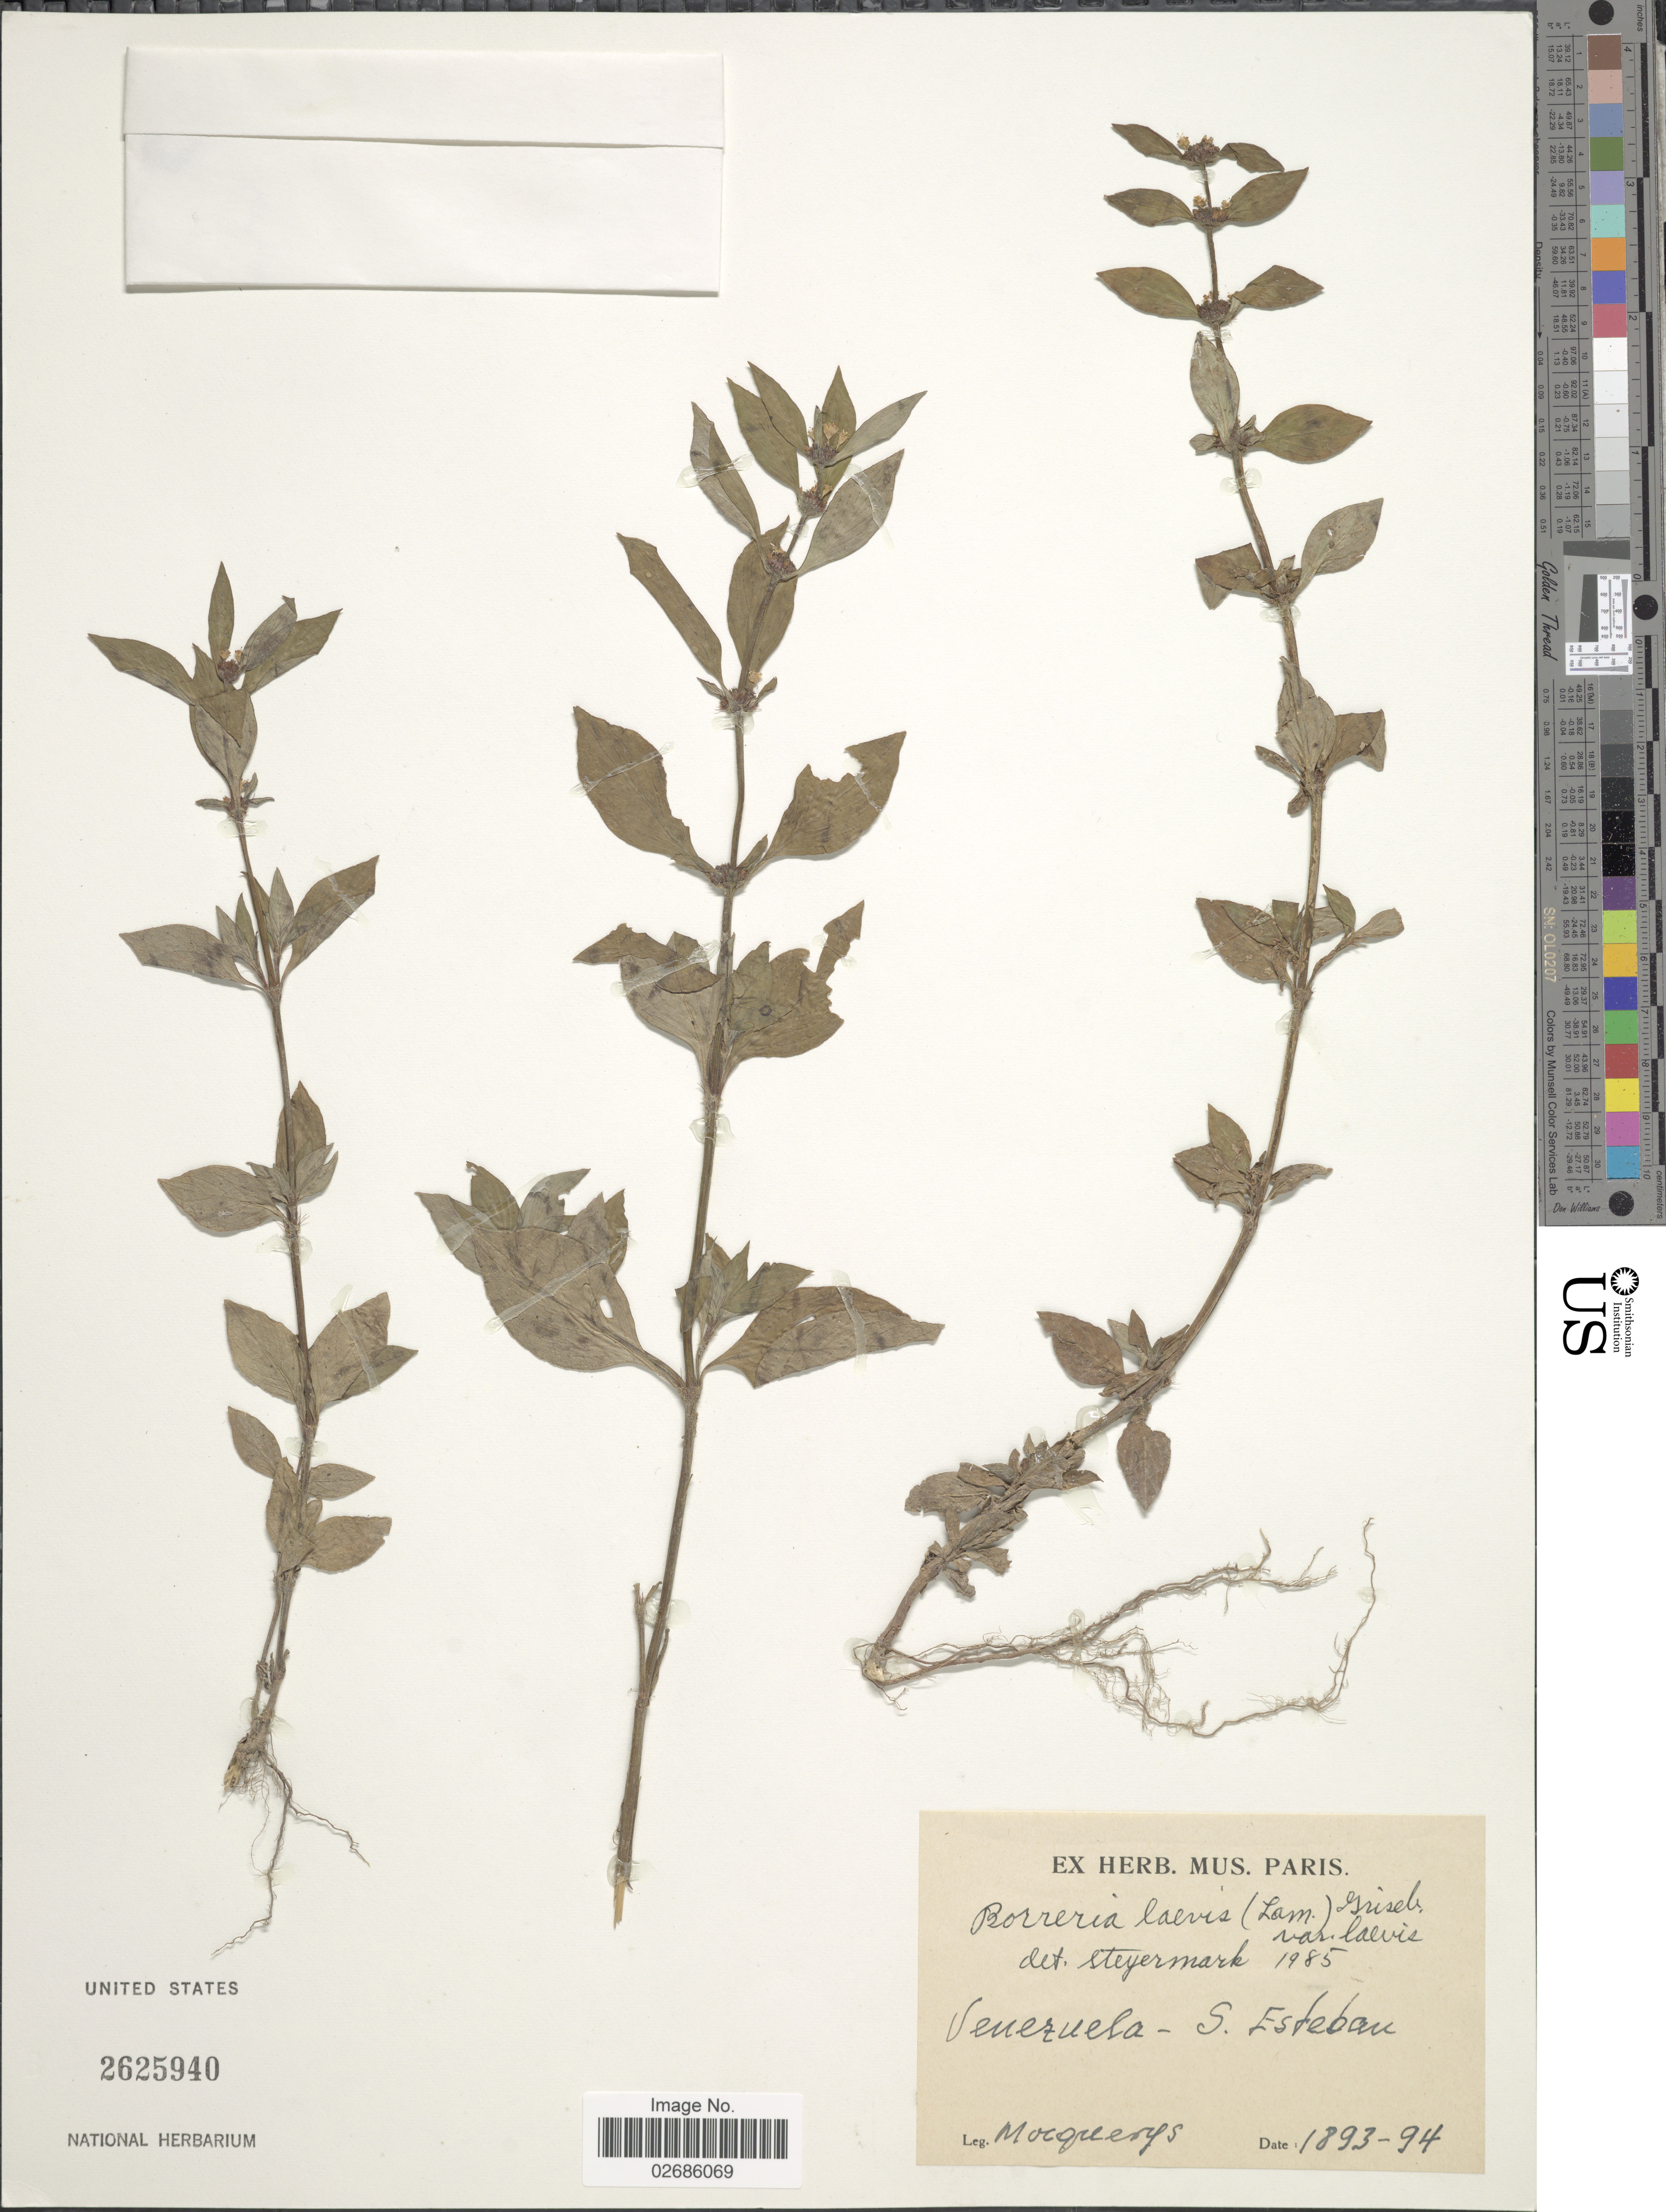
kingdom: Plantae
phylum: Tracheophyta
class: Magnoliopsida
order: Gentianales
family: Rubiaceae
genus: Borreria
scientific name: Borreria assurgens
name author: (Ruiz & Pav.) Griseb.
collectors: A. Mocquerys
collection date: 1893/1894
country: Venezuela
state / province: Carabobo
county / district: Puerto Cabello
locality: San Esteban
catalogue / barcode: US 2625940